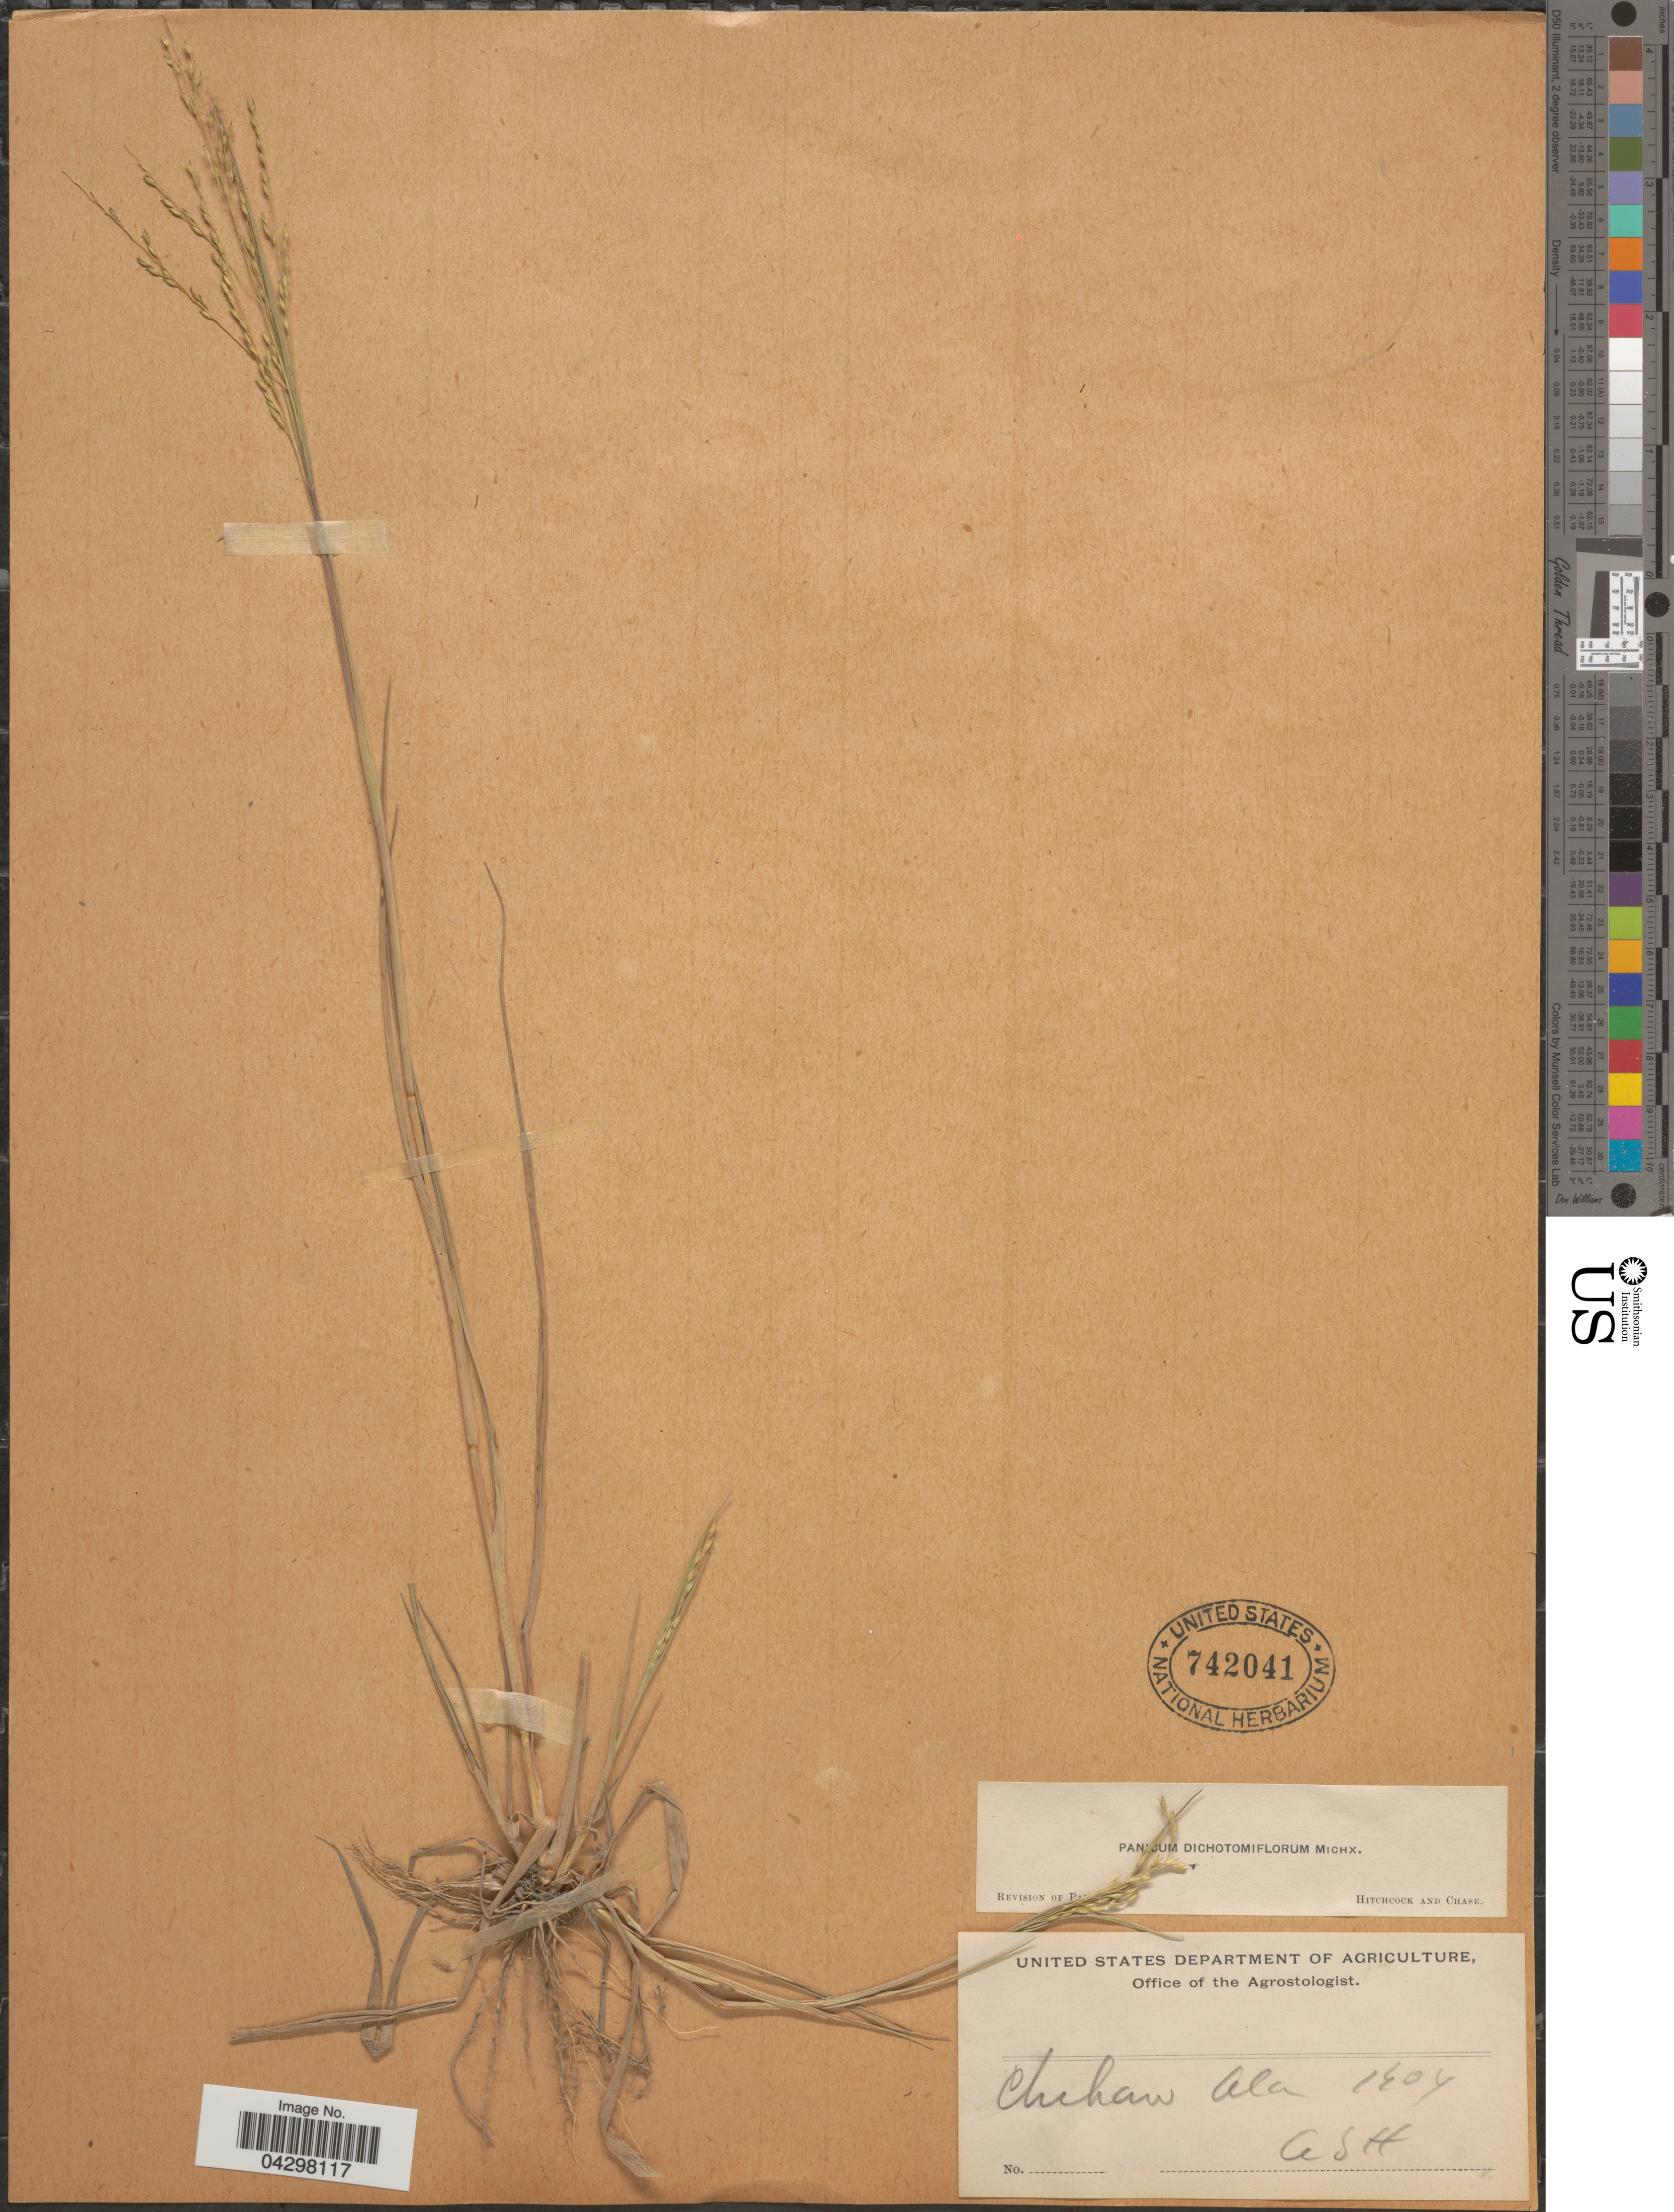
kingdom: Plantae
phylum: Tracheophyta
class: Liliopsida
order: Poales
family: Poaceae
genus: Panicum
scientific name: Panicum dichotomiflorum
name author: Michx.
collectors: A. H.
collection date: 1904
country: United States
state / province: Alabama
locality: Chehan.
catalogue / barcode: US 742041